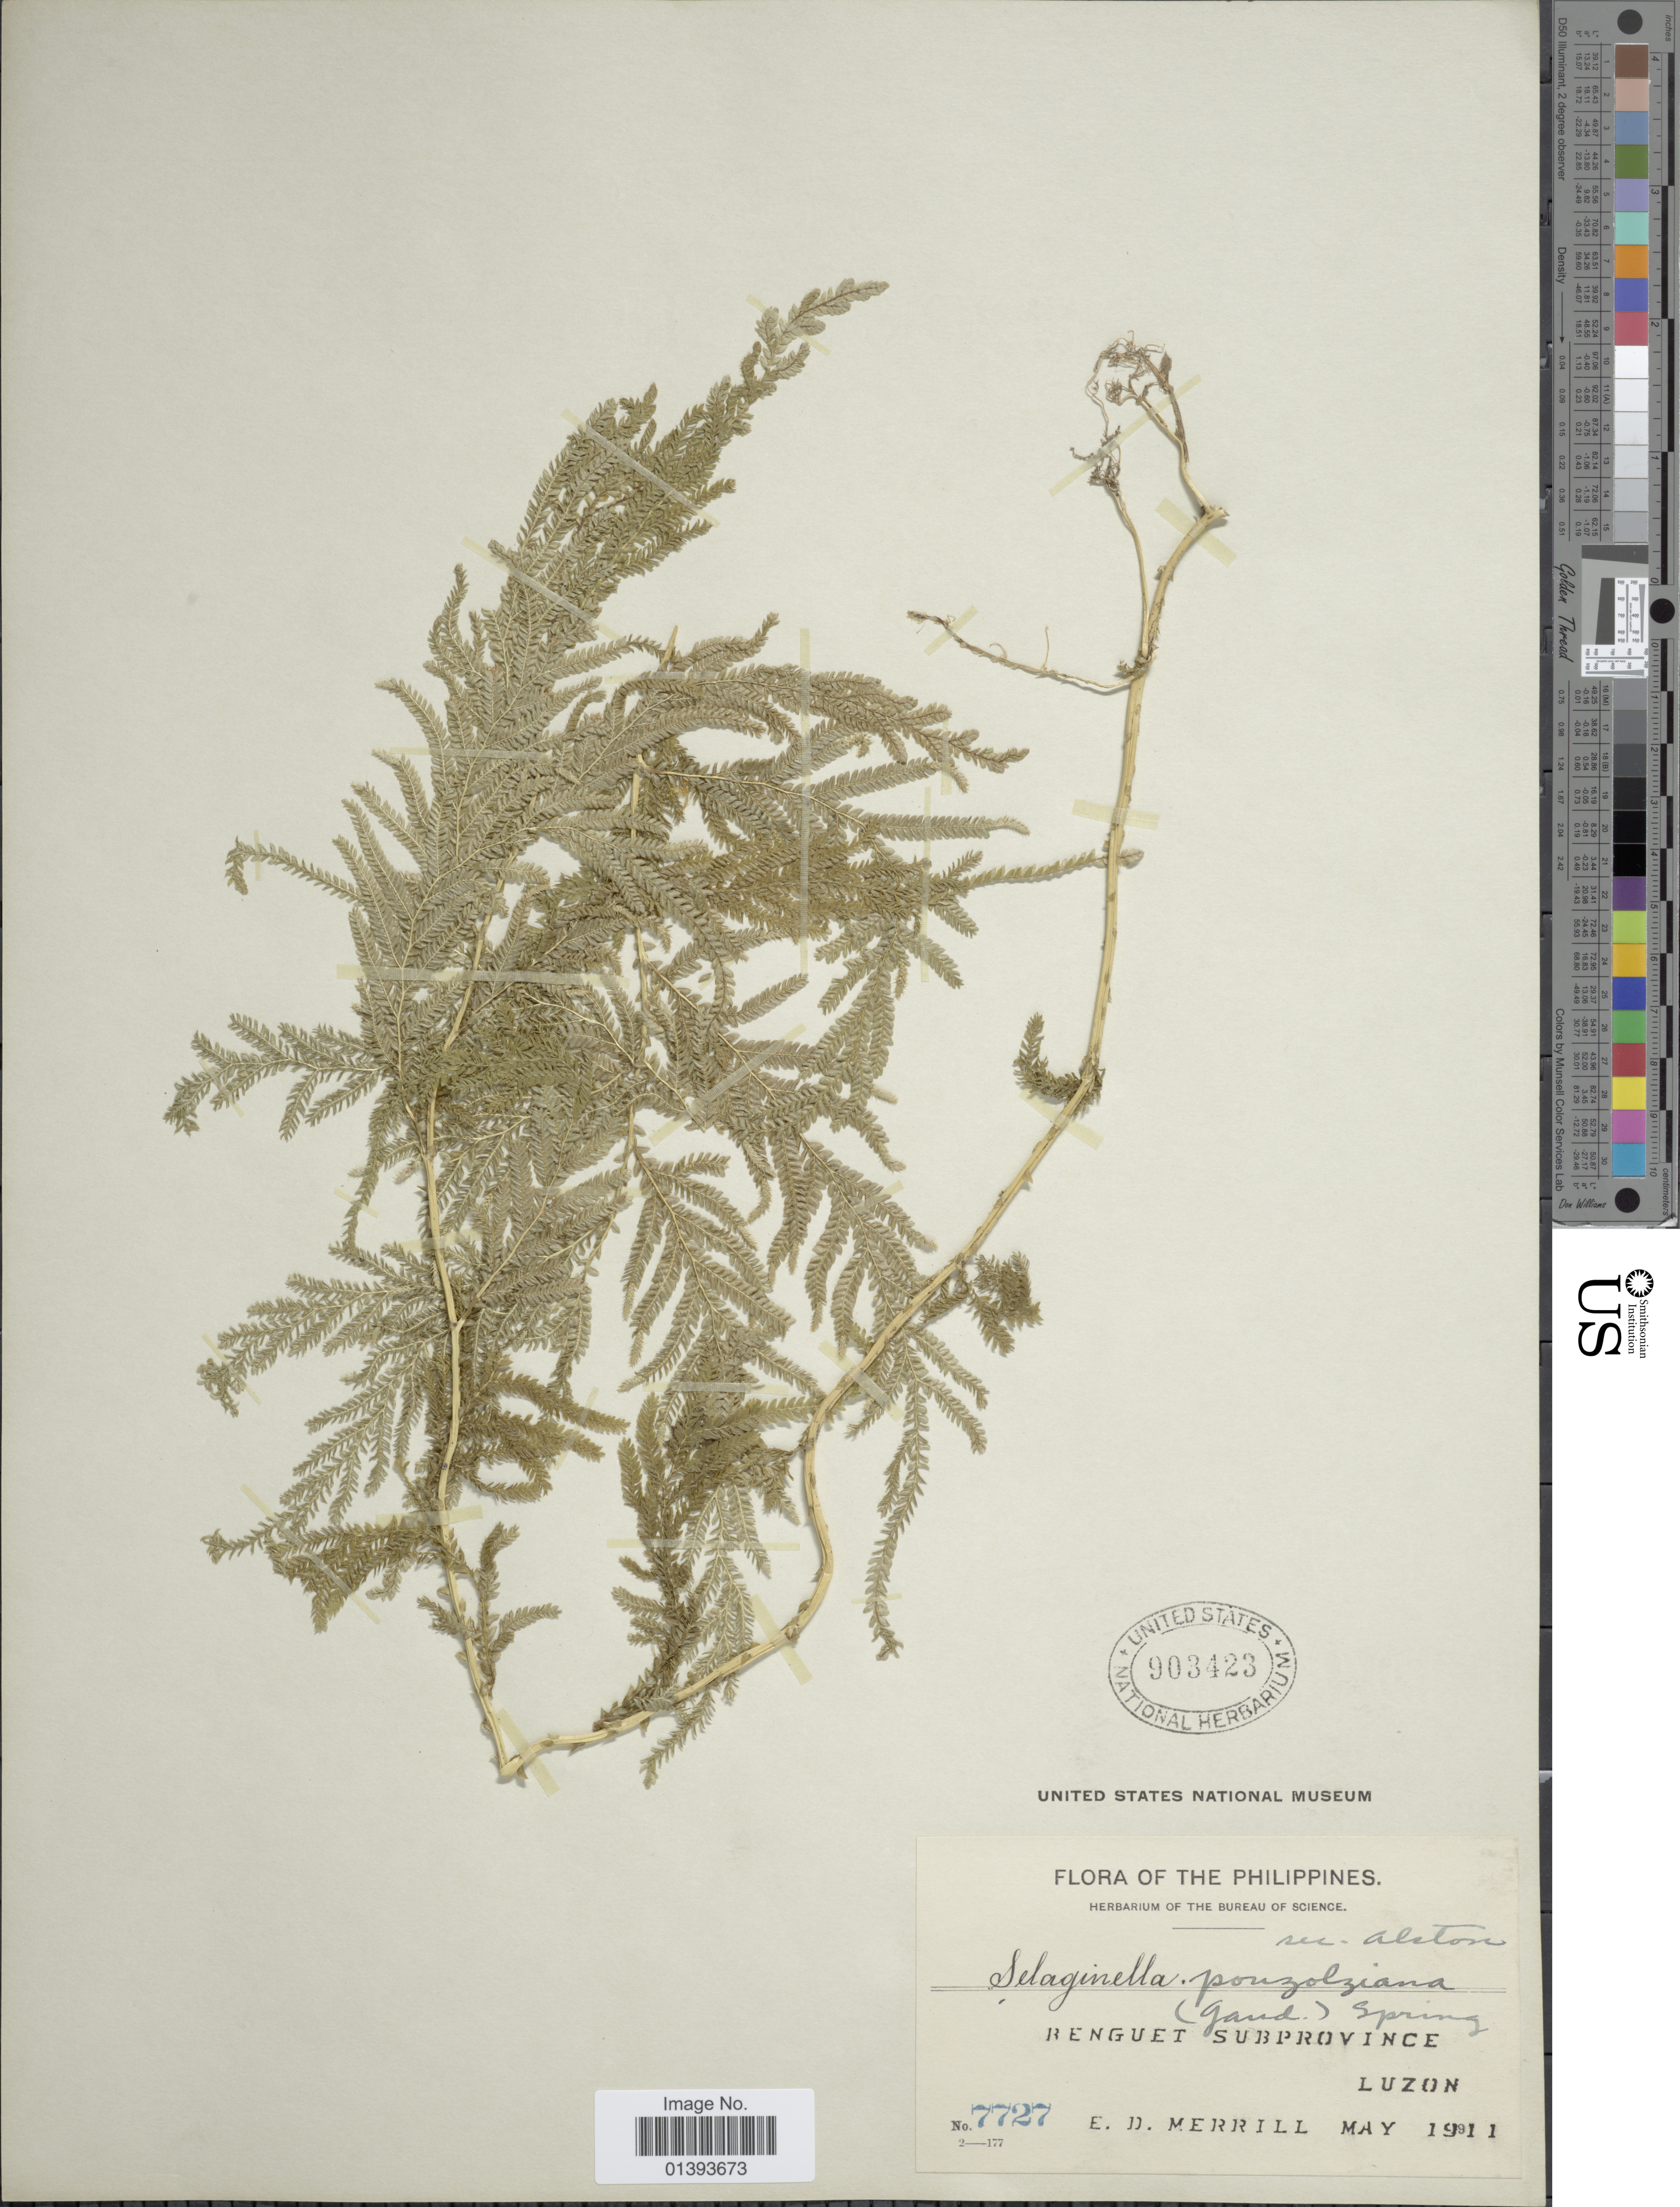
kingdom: Plantae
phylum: Tracheophyta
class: Lycopodiopsida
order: Selaginellales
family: Selaginellaceae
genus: Selaginella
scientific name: Selaginella delicatula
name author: (Desv.) Alston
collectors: E. D. Merrill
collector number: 7727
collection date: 1911-05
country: Philippines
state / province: Central Luzon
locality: Benguet Subprovince Luzon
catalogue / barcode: US 903423